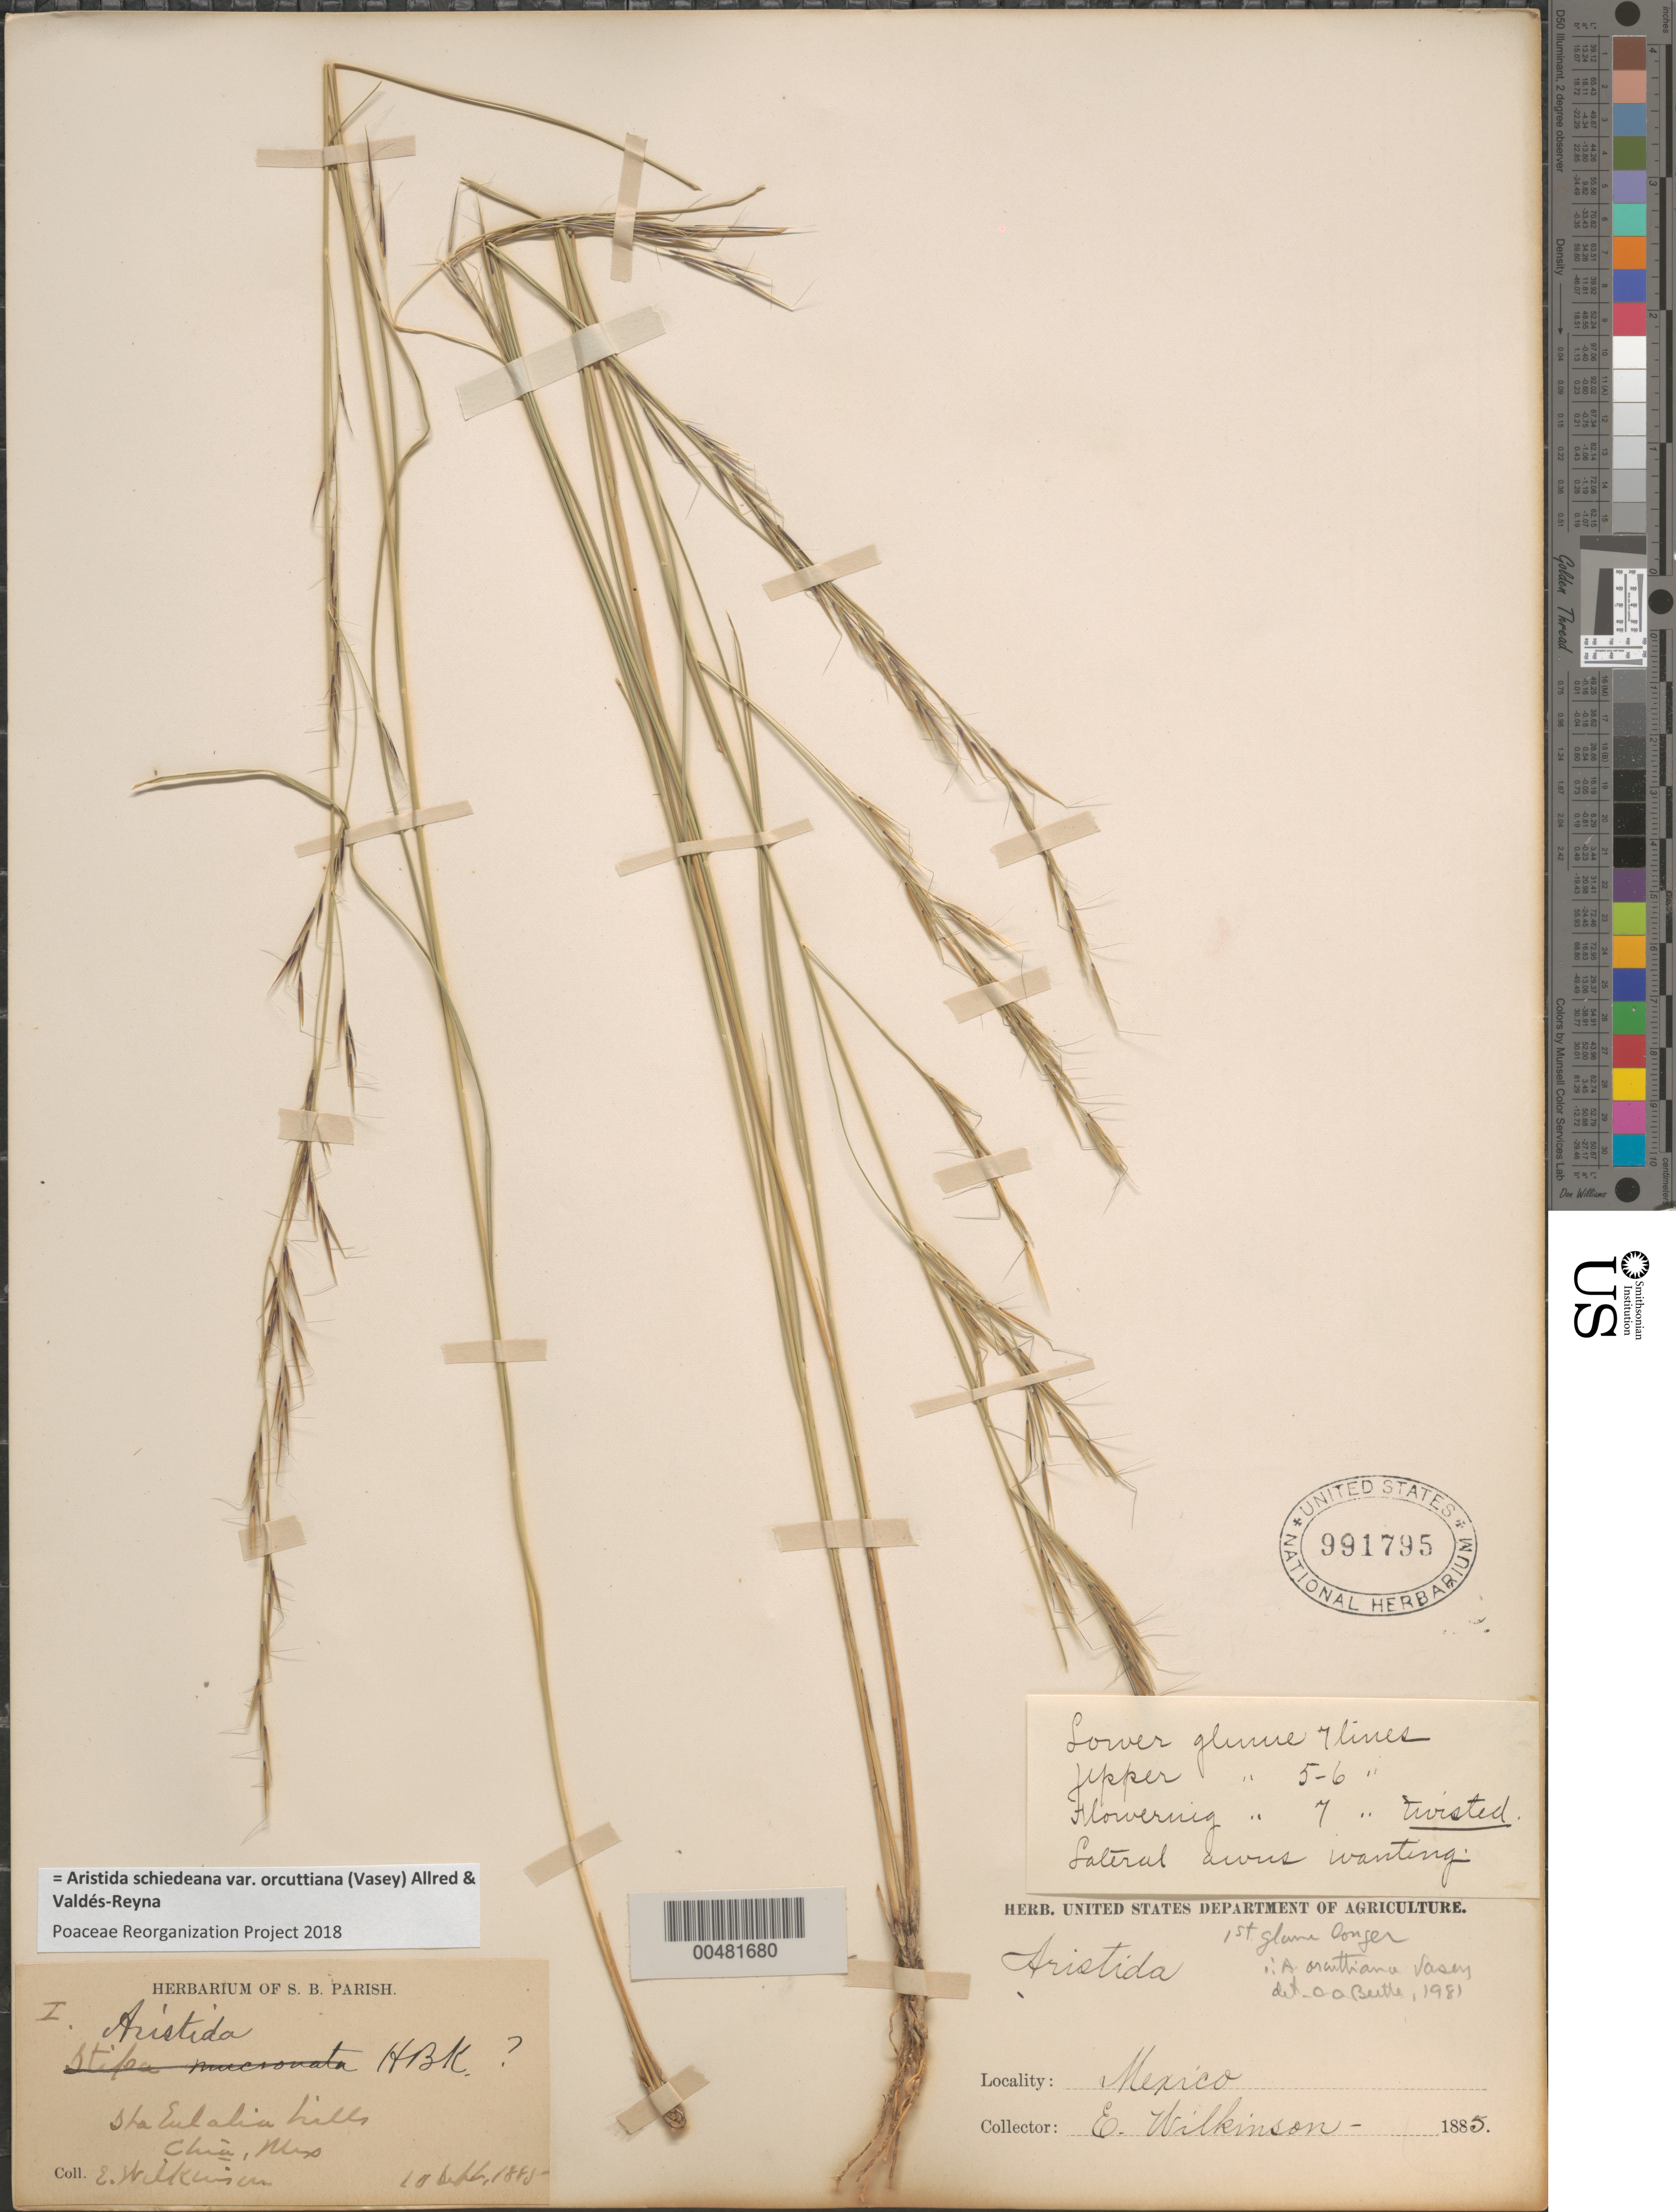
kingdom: Plantae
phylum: Tracheophyta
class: Liliopsida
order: Poales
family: Poaceae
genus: Aristida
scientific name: Aristida schiedeana var. orcuttiana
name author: (Vasey) Allred & Valdés-Reyna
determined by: Poaceae Reorganization Project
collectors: E. Wilkinson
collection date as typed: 10 Sep 1885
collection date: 1885-09-10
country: Mexico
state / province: Chiapas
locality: Santa Eulalia hills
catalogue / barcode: US 991795